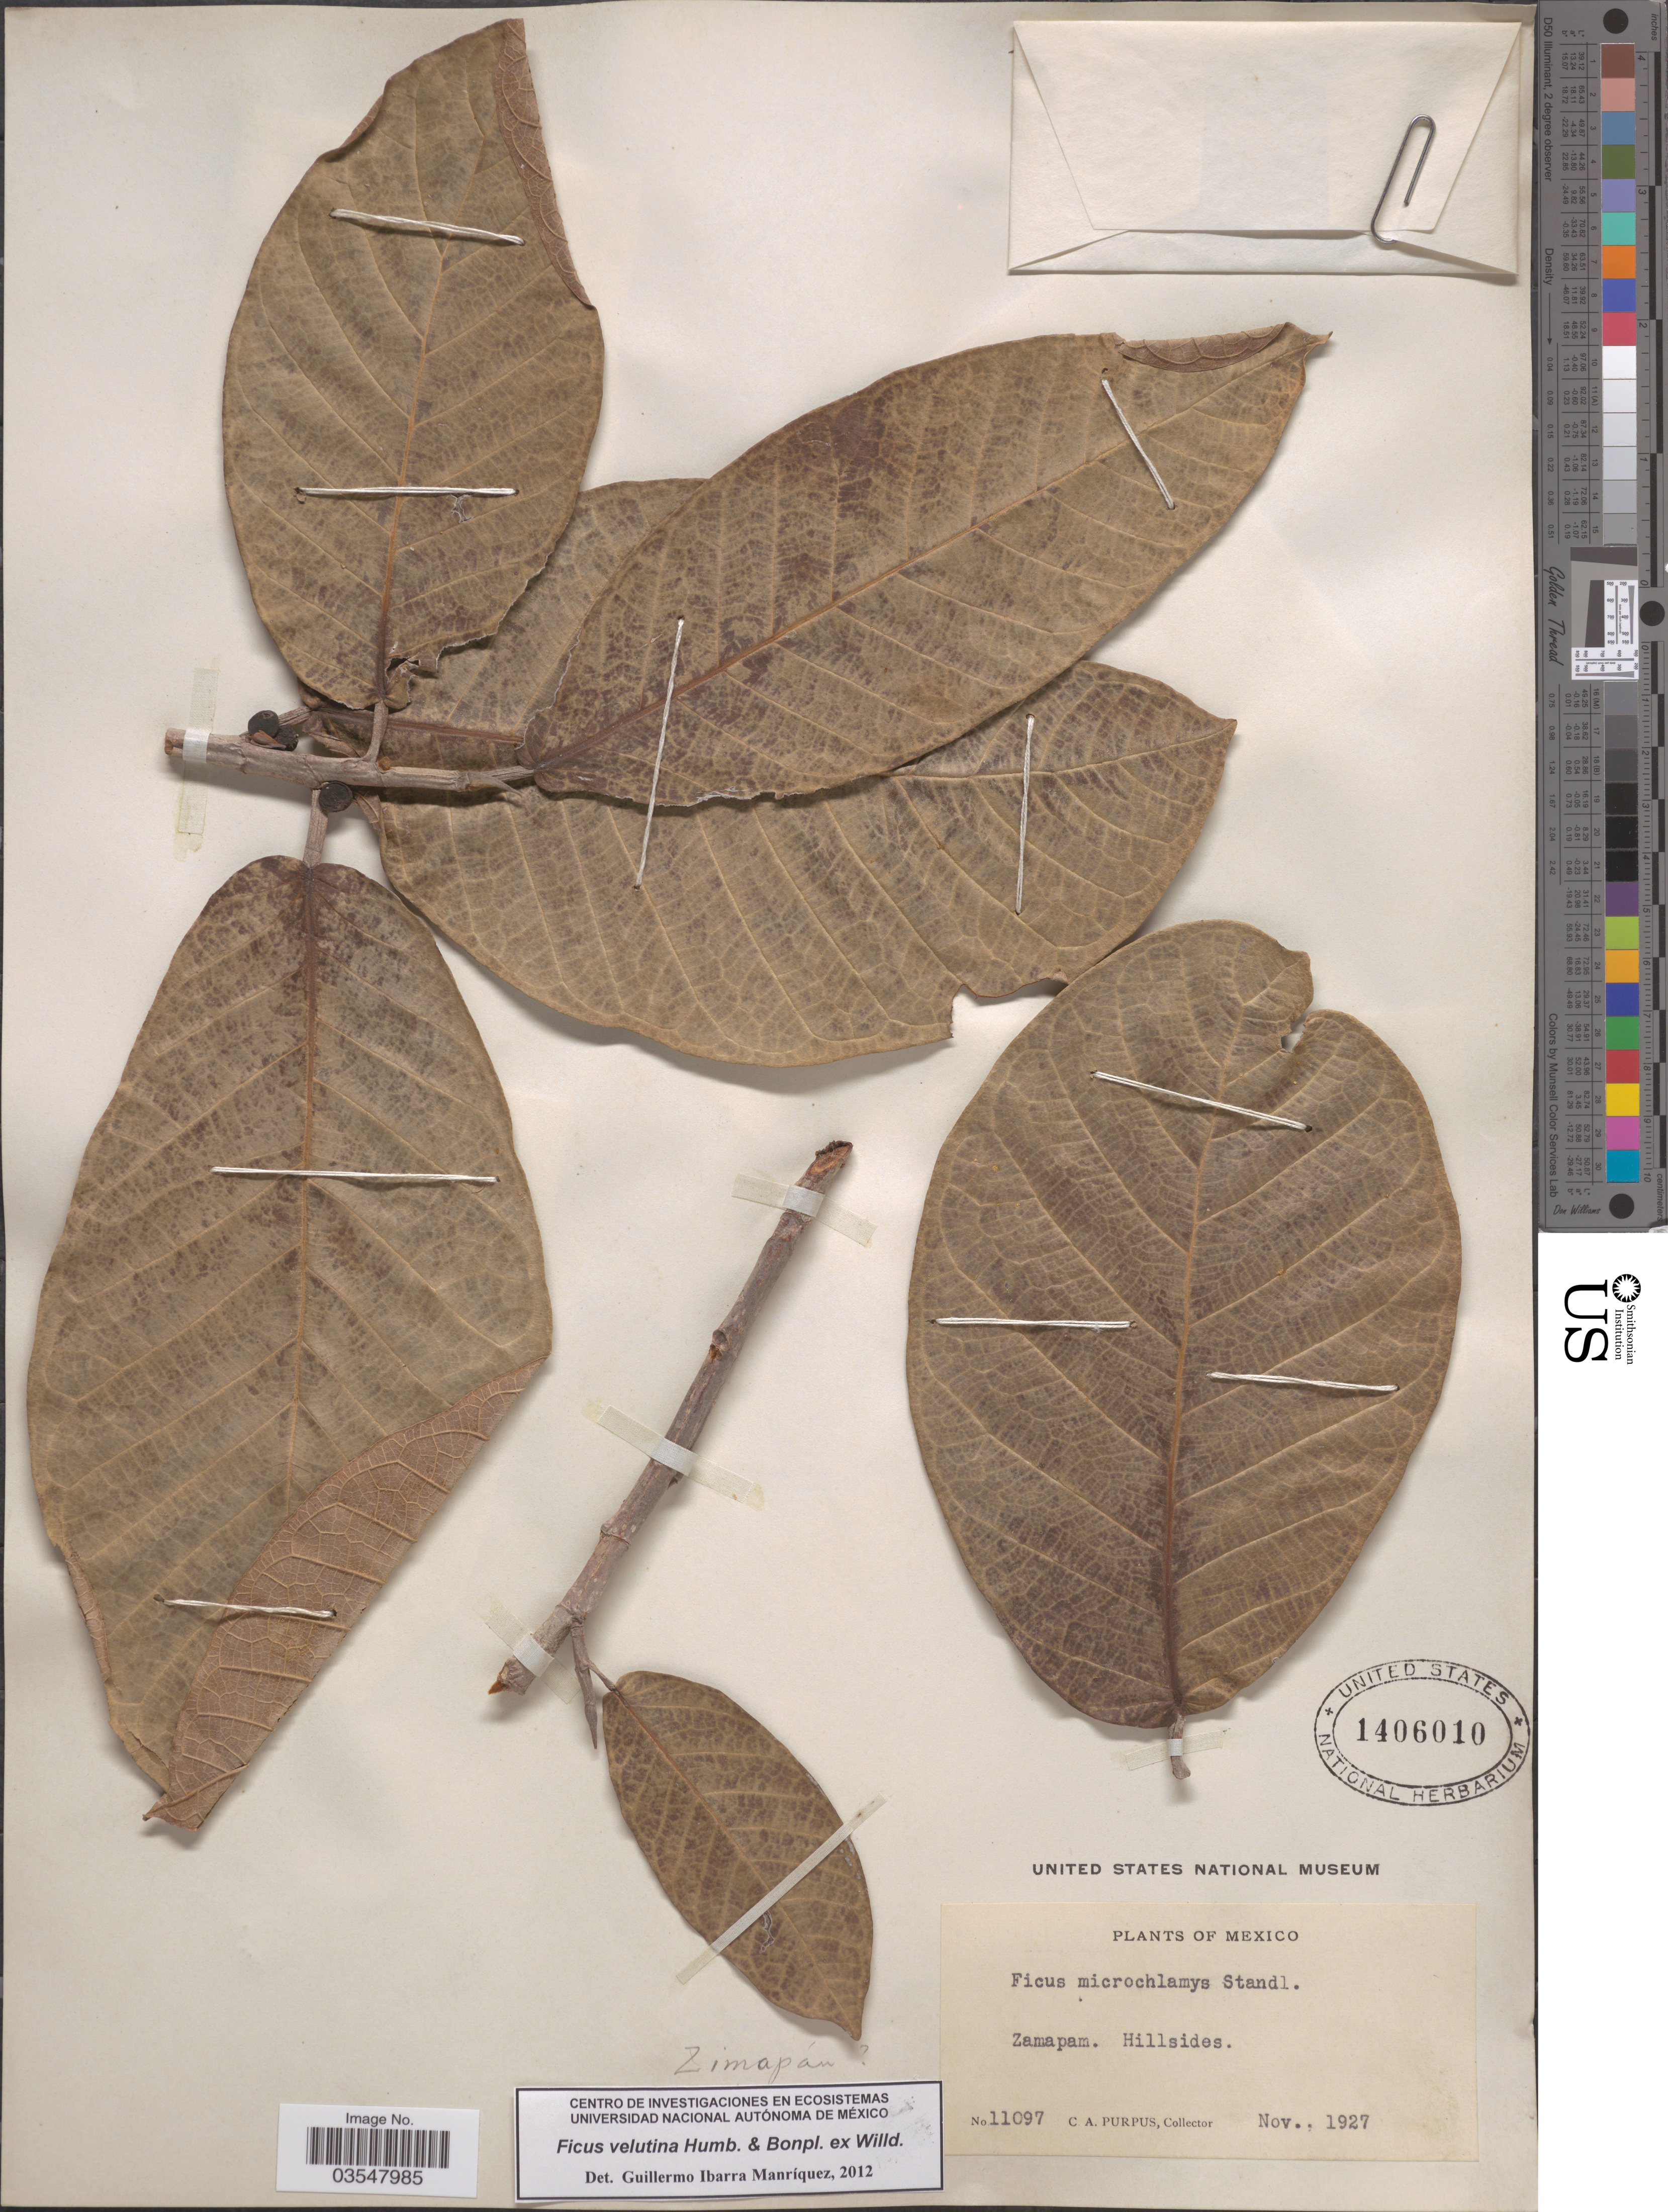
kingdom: Plantae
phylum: Tracheophyta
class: Magnoliopsida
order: Rosales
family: Moraceae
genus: Ficus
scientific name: Ficus velutina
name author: Humb. & Bonpl. ex Willd.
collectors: C. A. Purpus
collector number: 11097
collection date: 1927-11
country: Mexico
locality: Zamapam. Zimapán [unsure placement].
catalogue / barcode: US 1406010